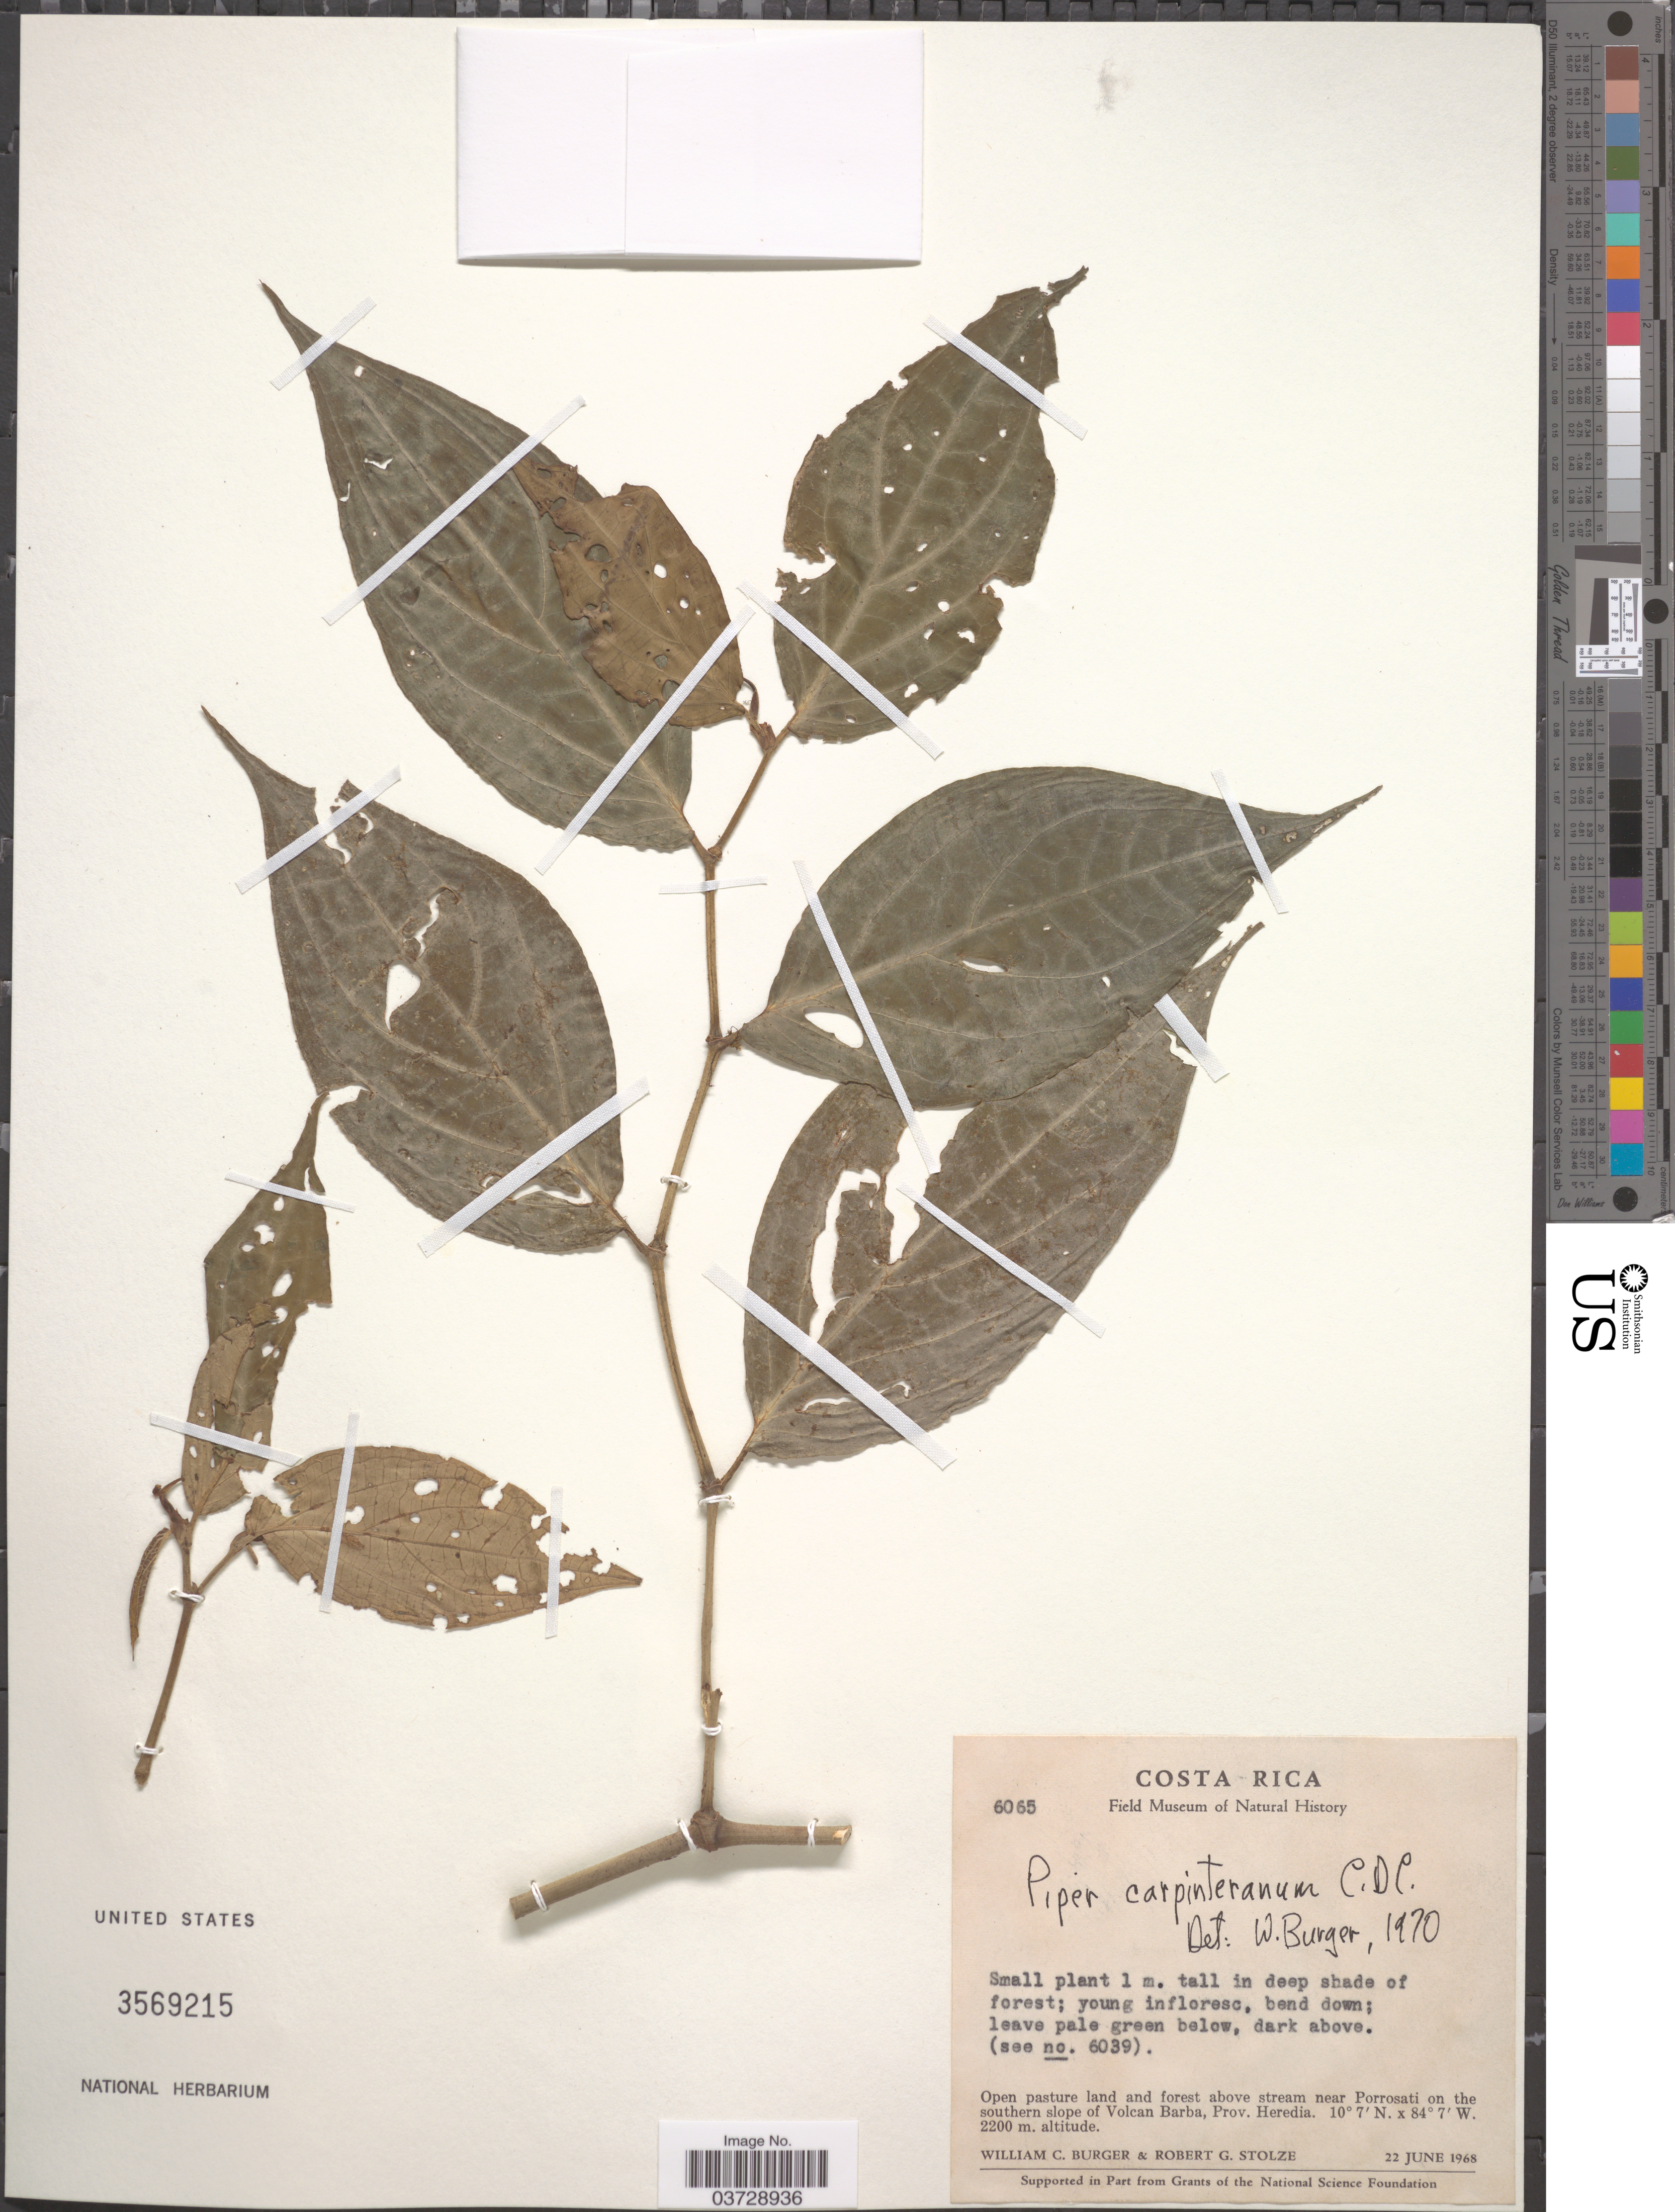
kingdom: Plantae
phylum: Tracheophyta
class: Magnoliopsida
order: Piperales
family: Piperaceae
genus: Piper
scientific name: Piper carpinteranum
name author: C. DC.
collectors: W. Burger & R. G. Stolze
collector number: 6065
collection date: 1968-06-22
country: Costa Rica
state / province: Heredia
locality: Above stream near Porrosati on the southern slope of Volcan Barba.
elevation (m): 2200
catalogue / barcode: US 3569215